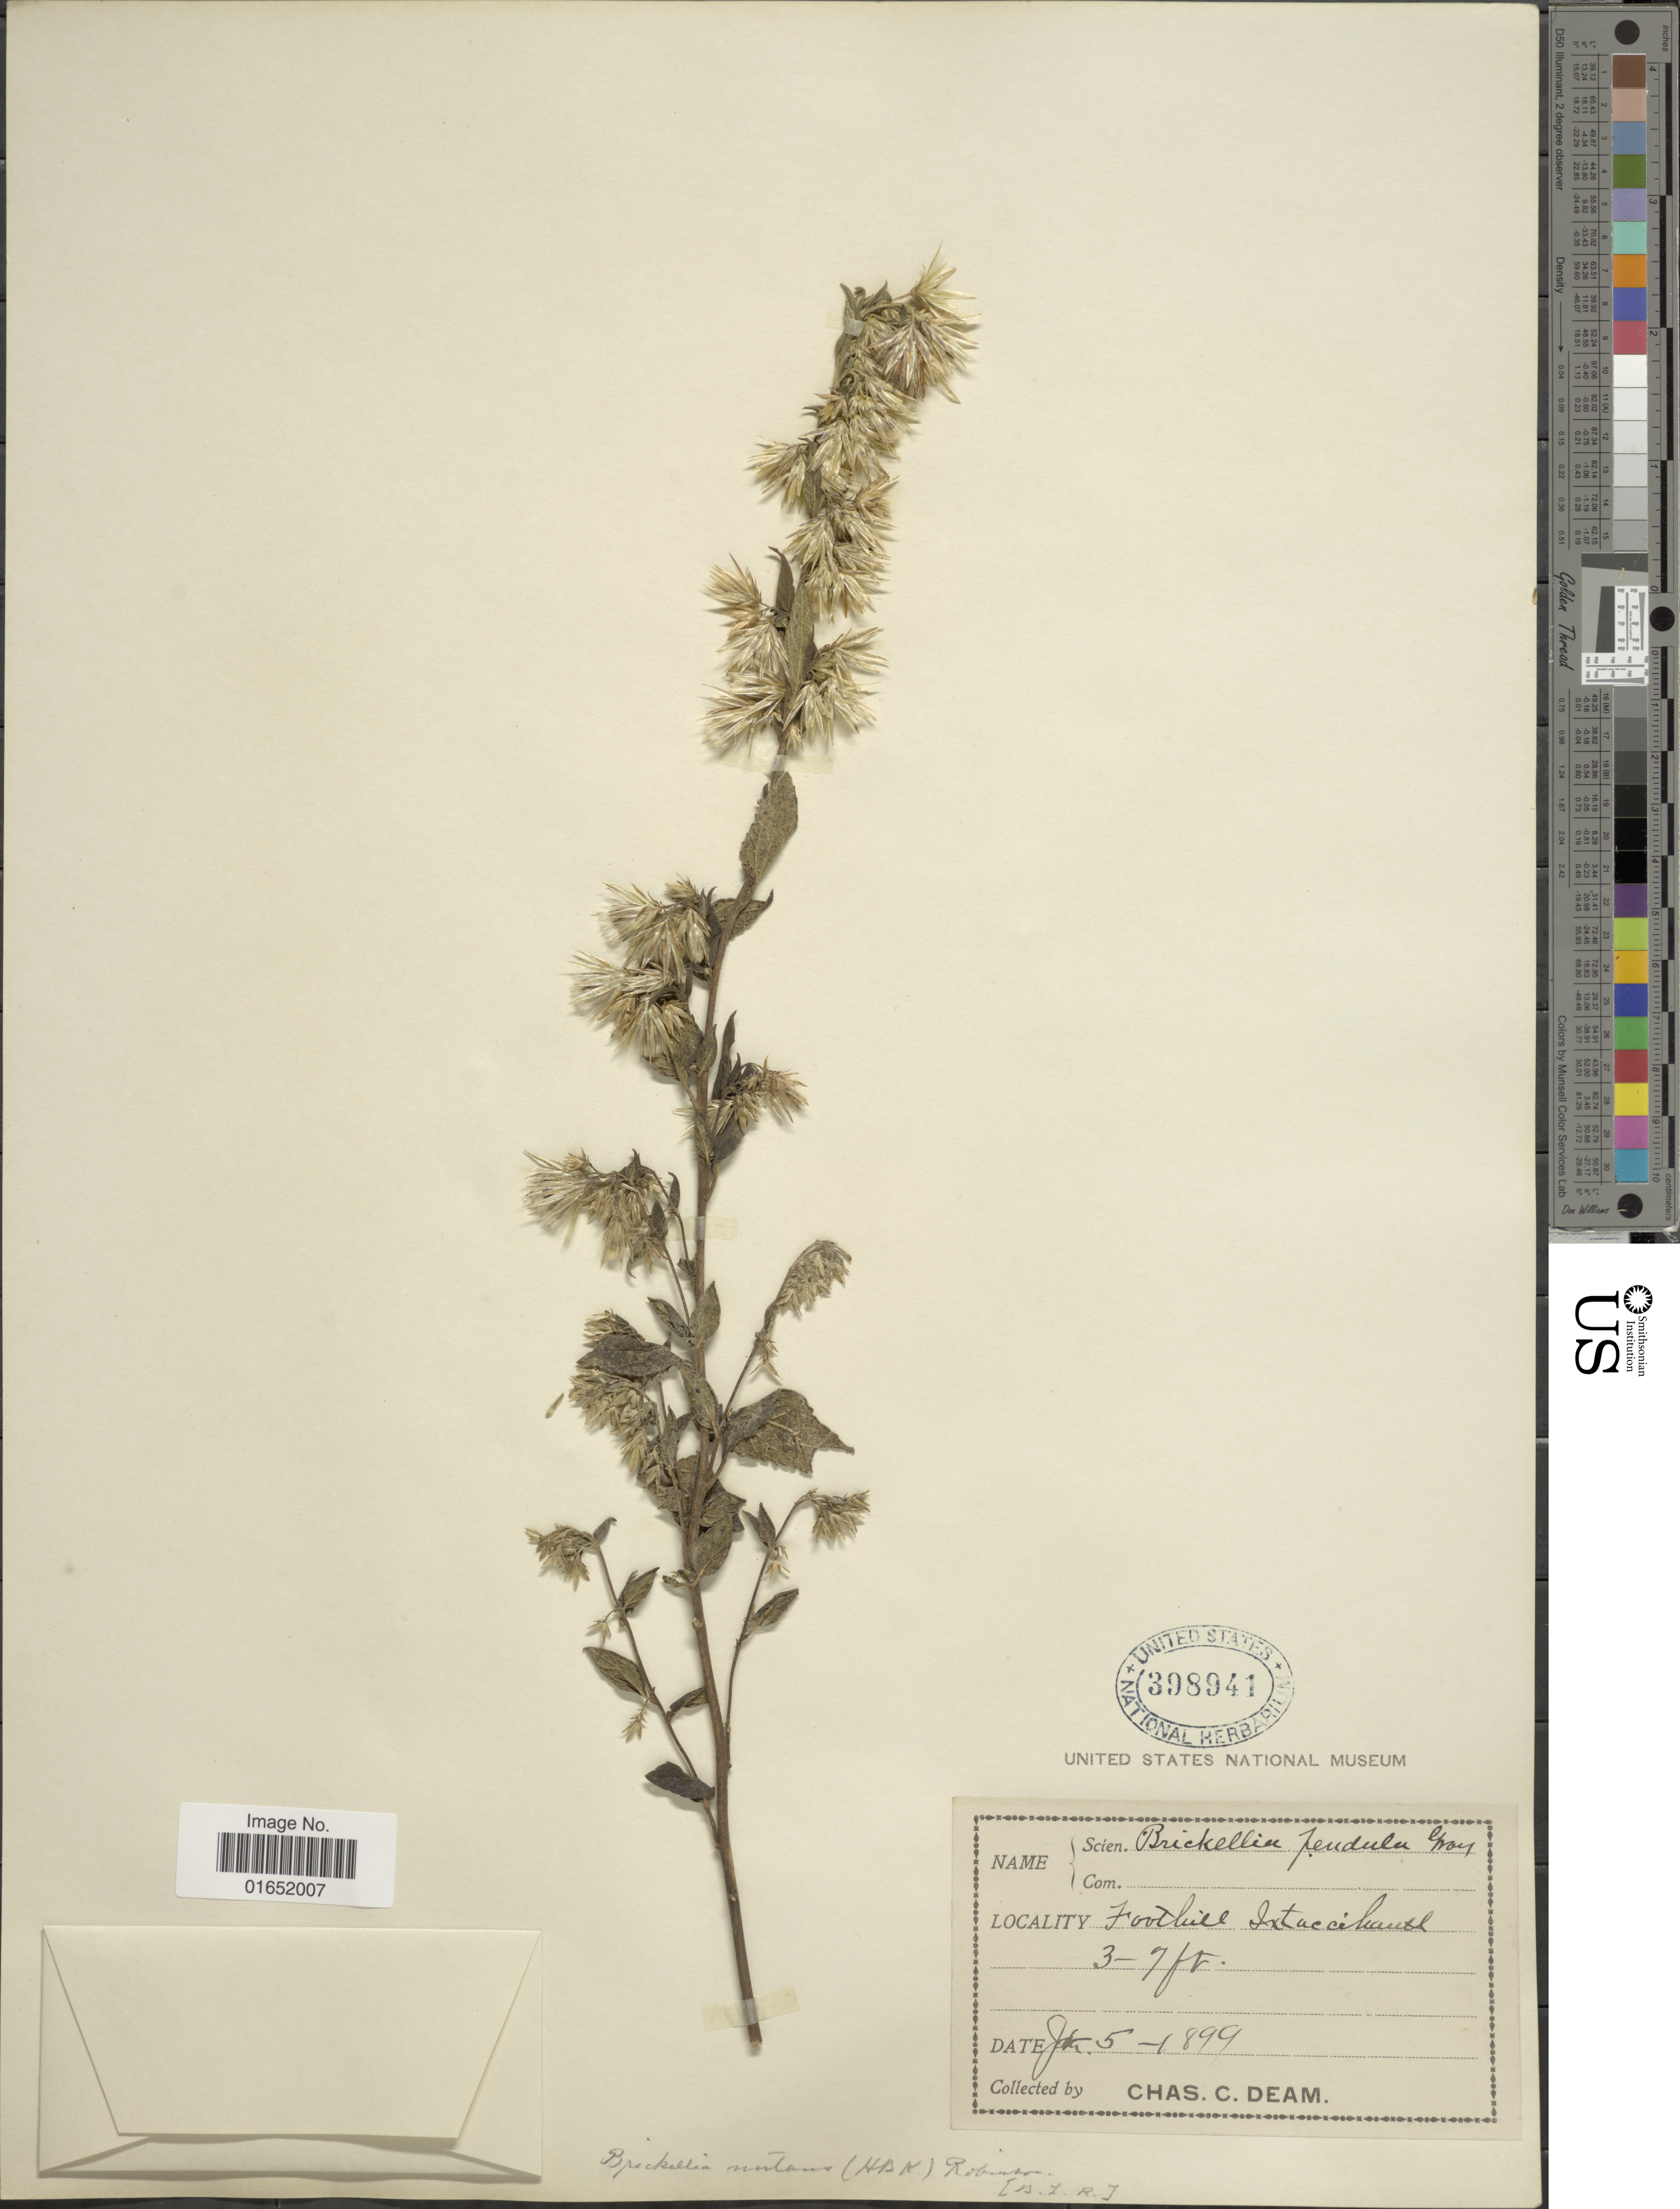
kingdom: Plantae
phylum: Tracheophyta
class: Magnoliopsida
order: Asterales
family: Asteraceae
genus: Brickellia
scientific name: Brickellia nutanticeps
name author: S.F. Blake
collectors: C. C. Deam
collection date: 1899-01-05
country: Mexico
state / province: Puebla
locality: Foothill Ixtuccihuatl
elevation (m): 1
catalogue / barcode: US 398941